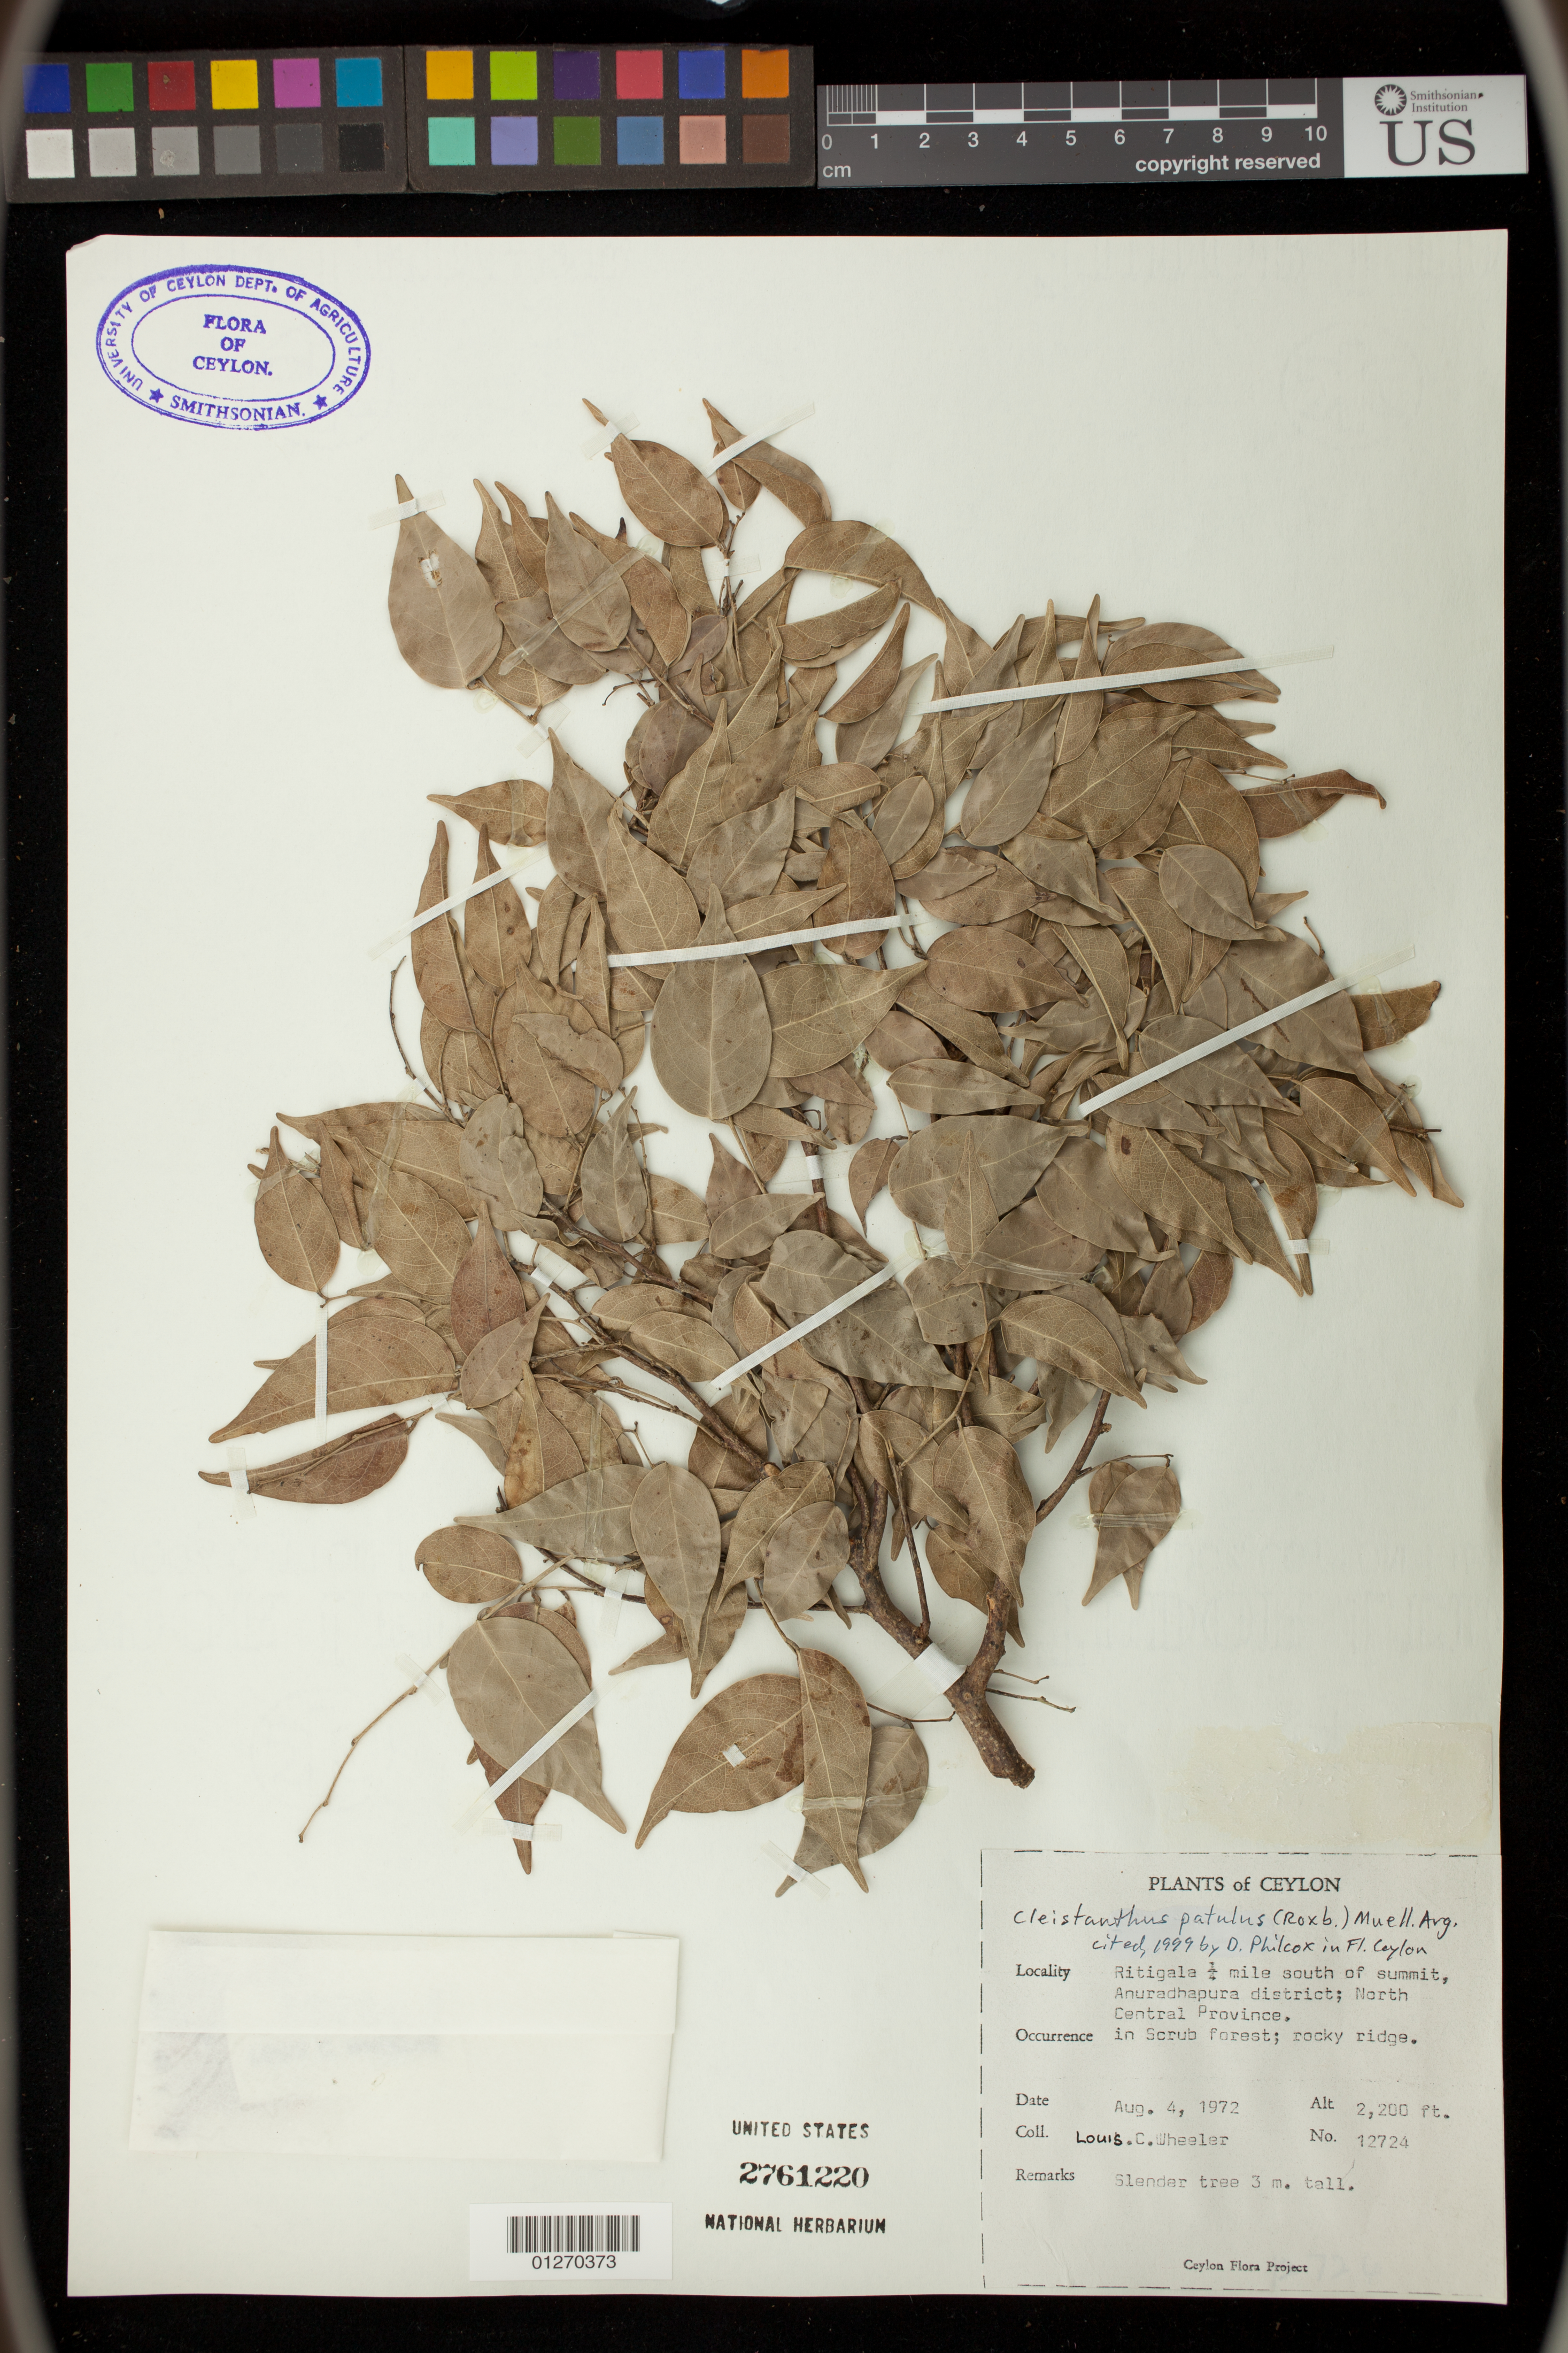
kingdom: Plantae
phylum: Tracheophyta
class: Magnoliopsida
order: Malpighiales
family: Phyllanthaceae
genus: Cleistanthus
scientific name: Cleistanthus patulus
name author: (Roxb.) Müll. Arg.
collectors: L. C. Wheeler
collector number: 12724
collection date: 1972-08-04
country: Sri Lanka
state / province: North Central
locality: Ritigala 1/4 mile south of summit, Anuradhapura district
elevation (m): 671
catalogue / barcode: US 2761220